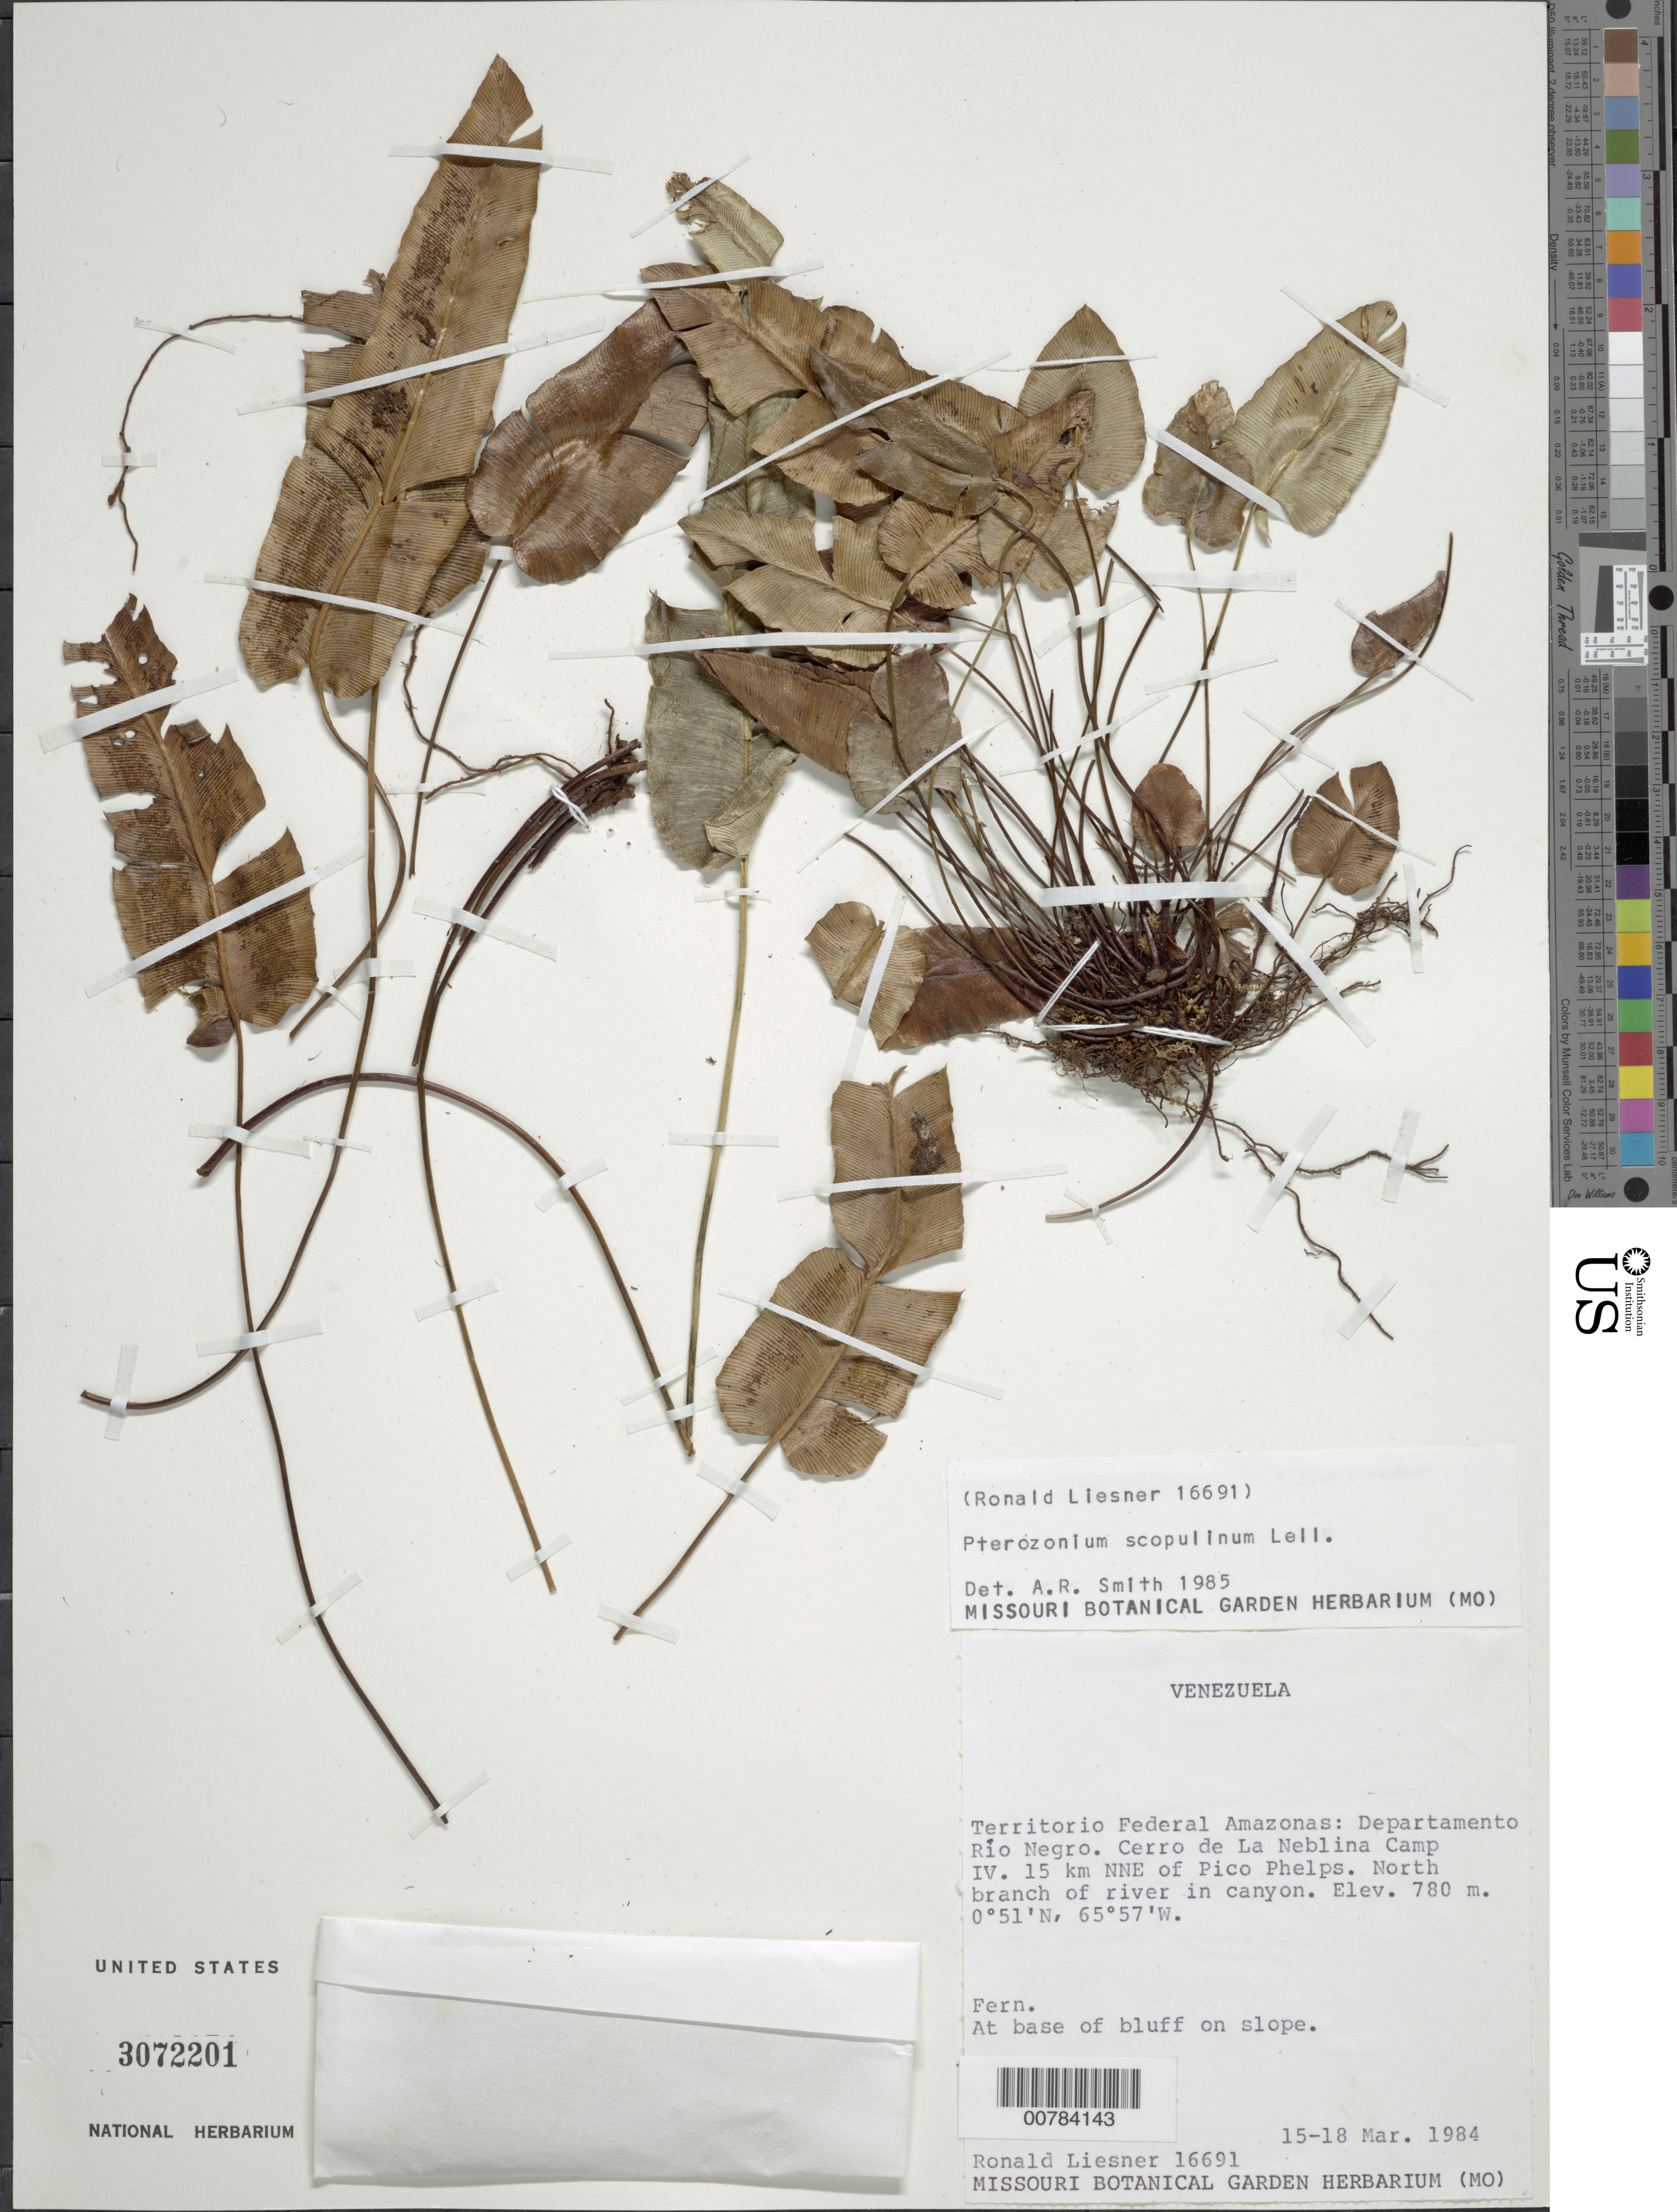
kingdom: Plantae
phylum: Tracheophyta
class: Polypodiopsida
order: Polypodiales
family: Pteridaceae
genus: Pterozonium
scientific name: Pterozonium scopulinum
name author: Lellinger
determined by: Smith, Alan R., (UC)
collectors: R. L. Liesner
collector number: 16691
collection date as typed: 15-Mar-84 to 18-Mar-84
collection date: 1984-03-15/1984-03-18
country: Venezuela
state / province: Amazonas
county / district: Río Negro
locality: Cerro de La Neblina Camp IV, 15 km NNE of Pico Phelps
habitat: Branch of river in canyon, at base of bluff on slope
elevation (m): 780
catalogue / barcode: US 3072201